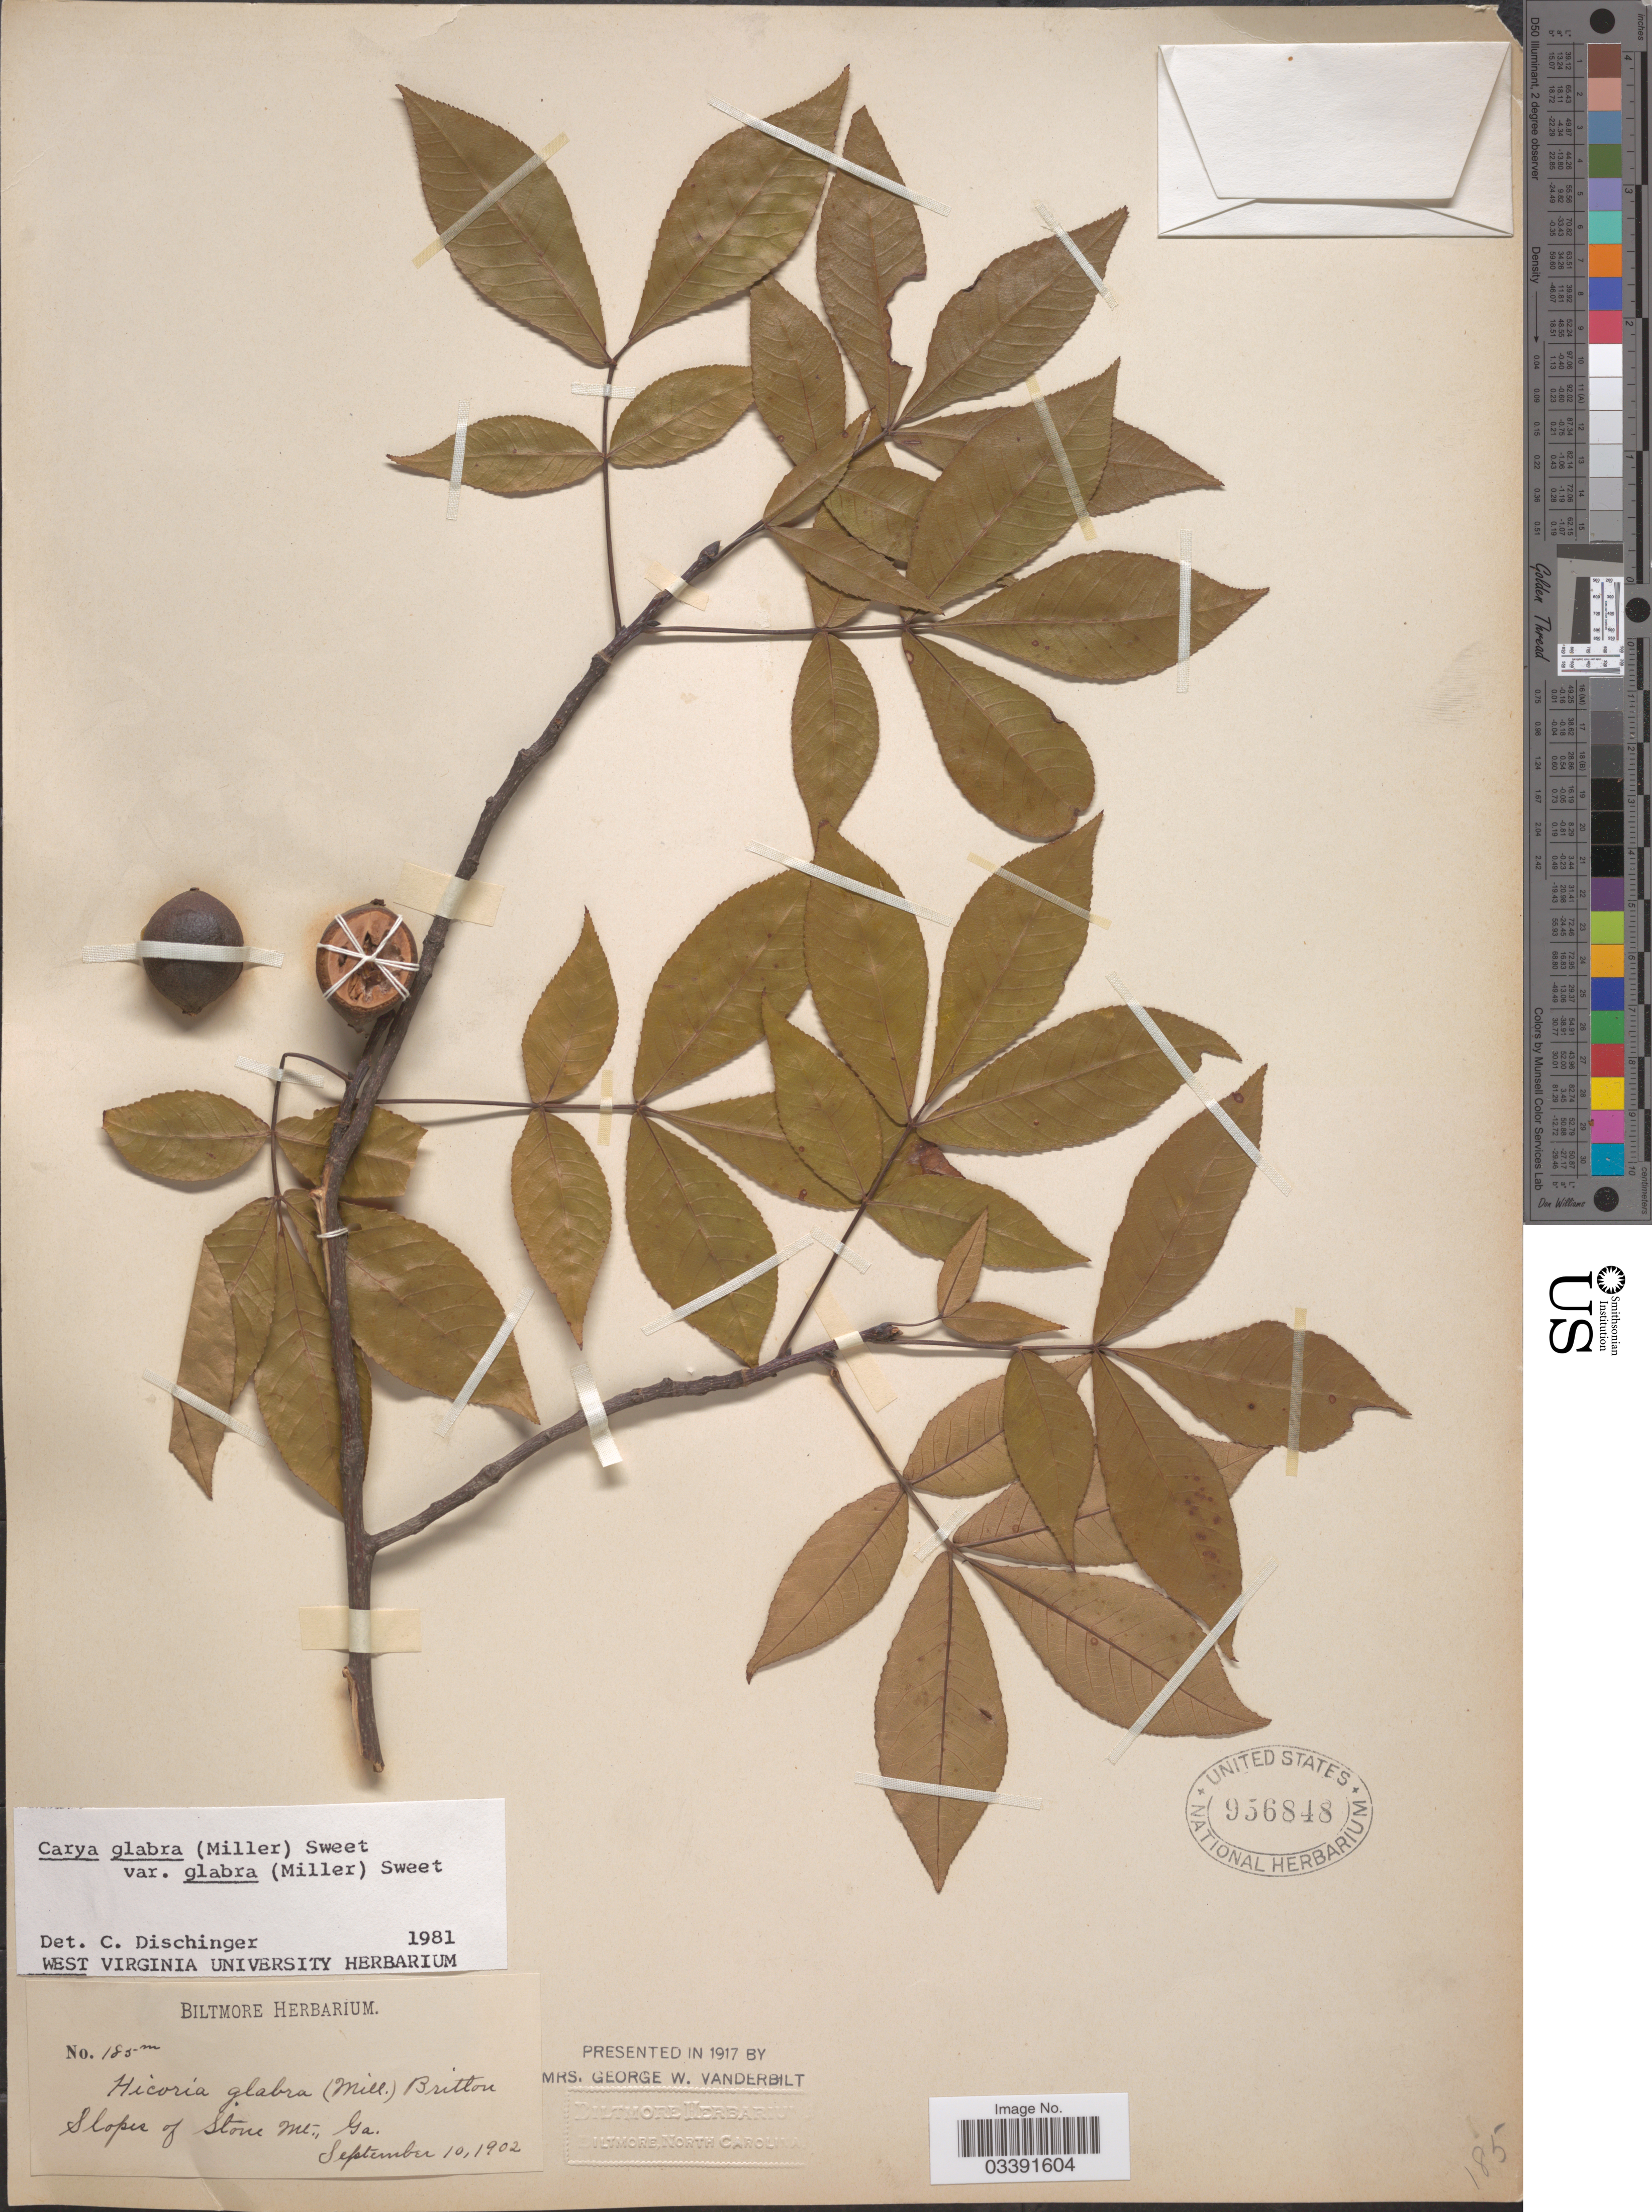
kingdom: Plantae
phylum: Tracheophyta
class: Magnoliopsida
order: Fagales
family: Juglandaceae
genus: Carya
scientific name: Carya glabra var. glabra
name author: (Mill.) Sweet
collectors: ex herb. Biltmore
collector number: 185m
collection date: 1902-09-10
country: United States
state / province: Georgia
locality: Slopes of Stone mt.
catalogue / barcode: US 956848